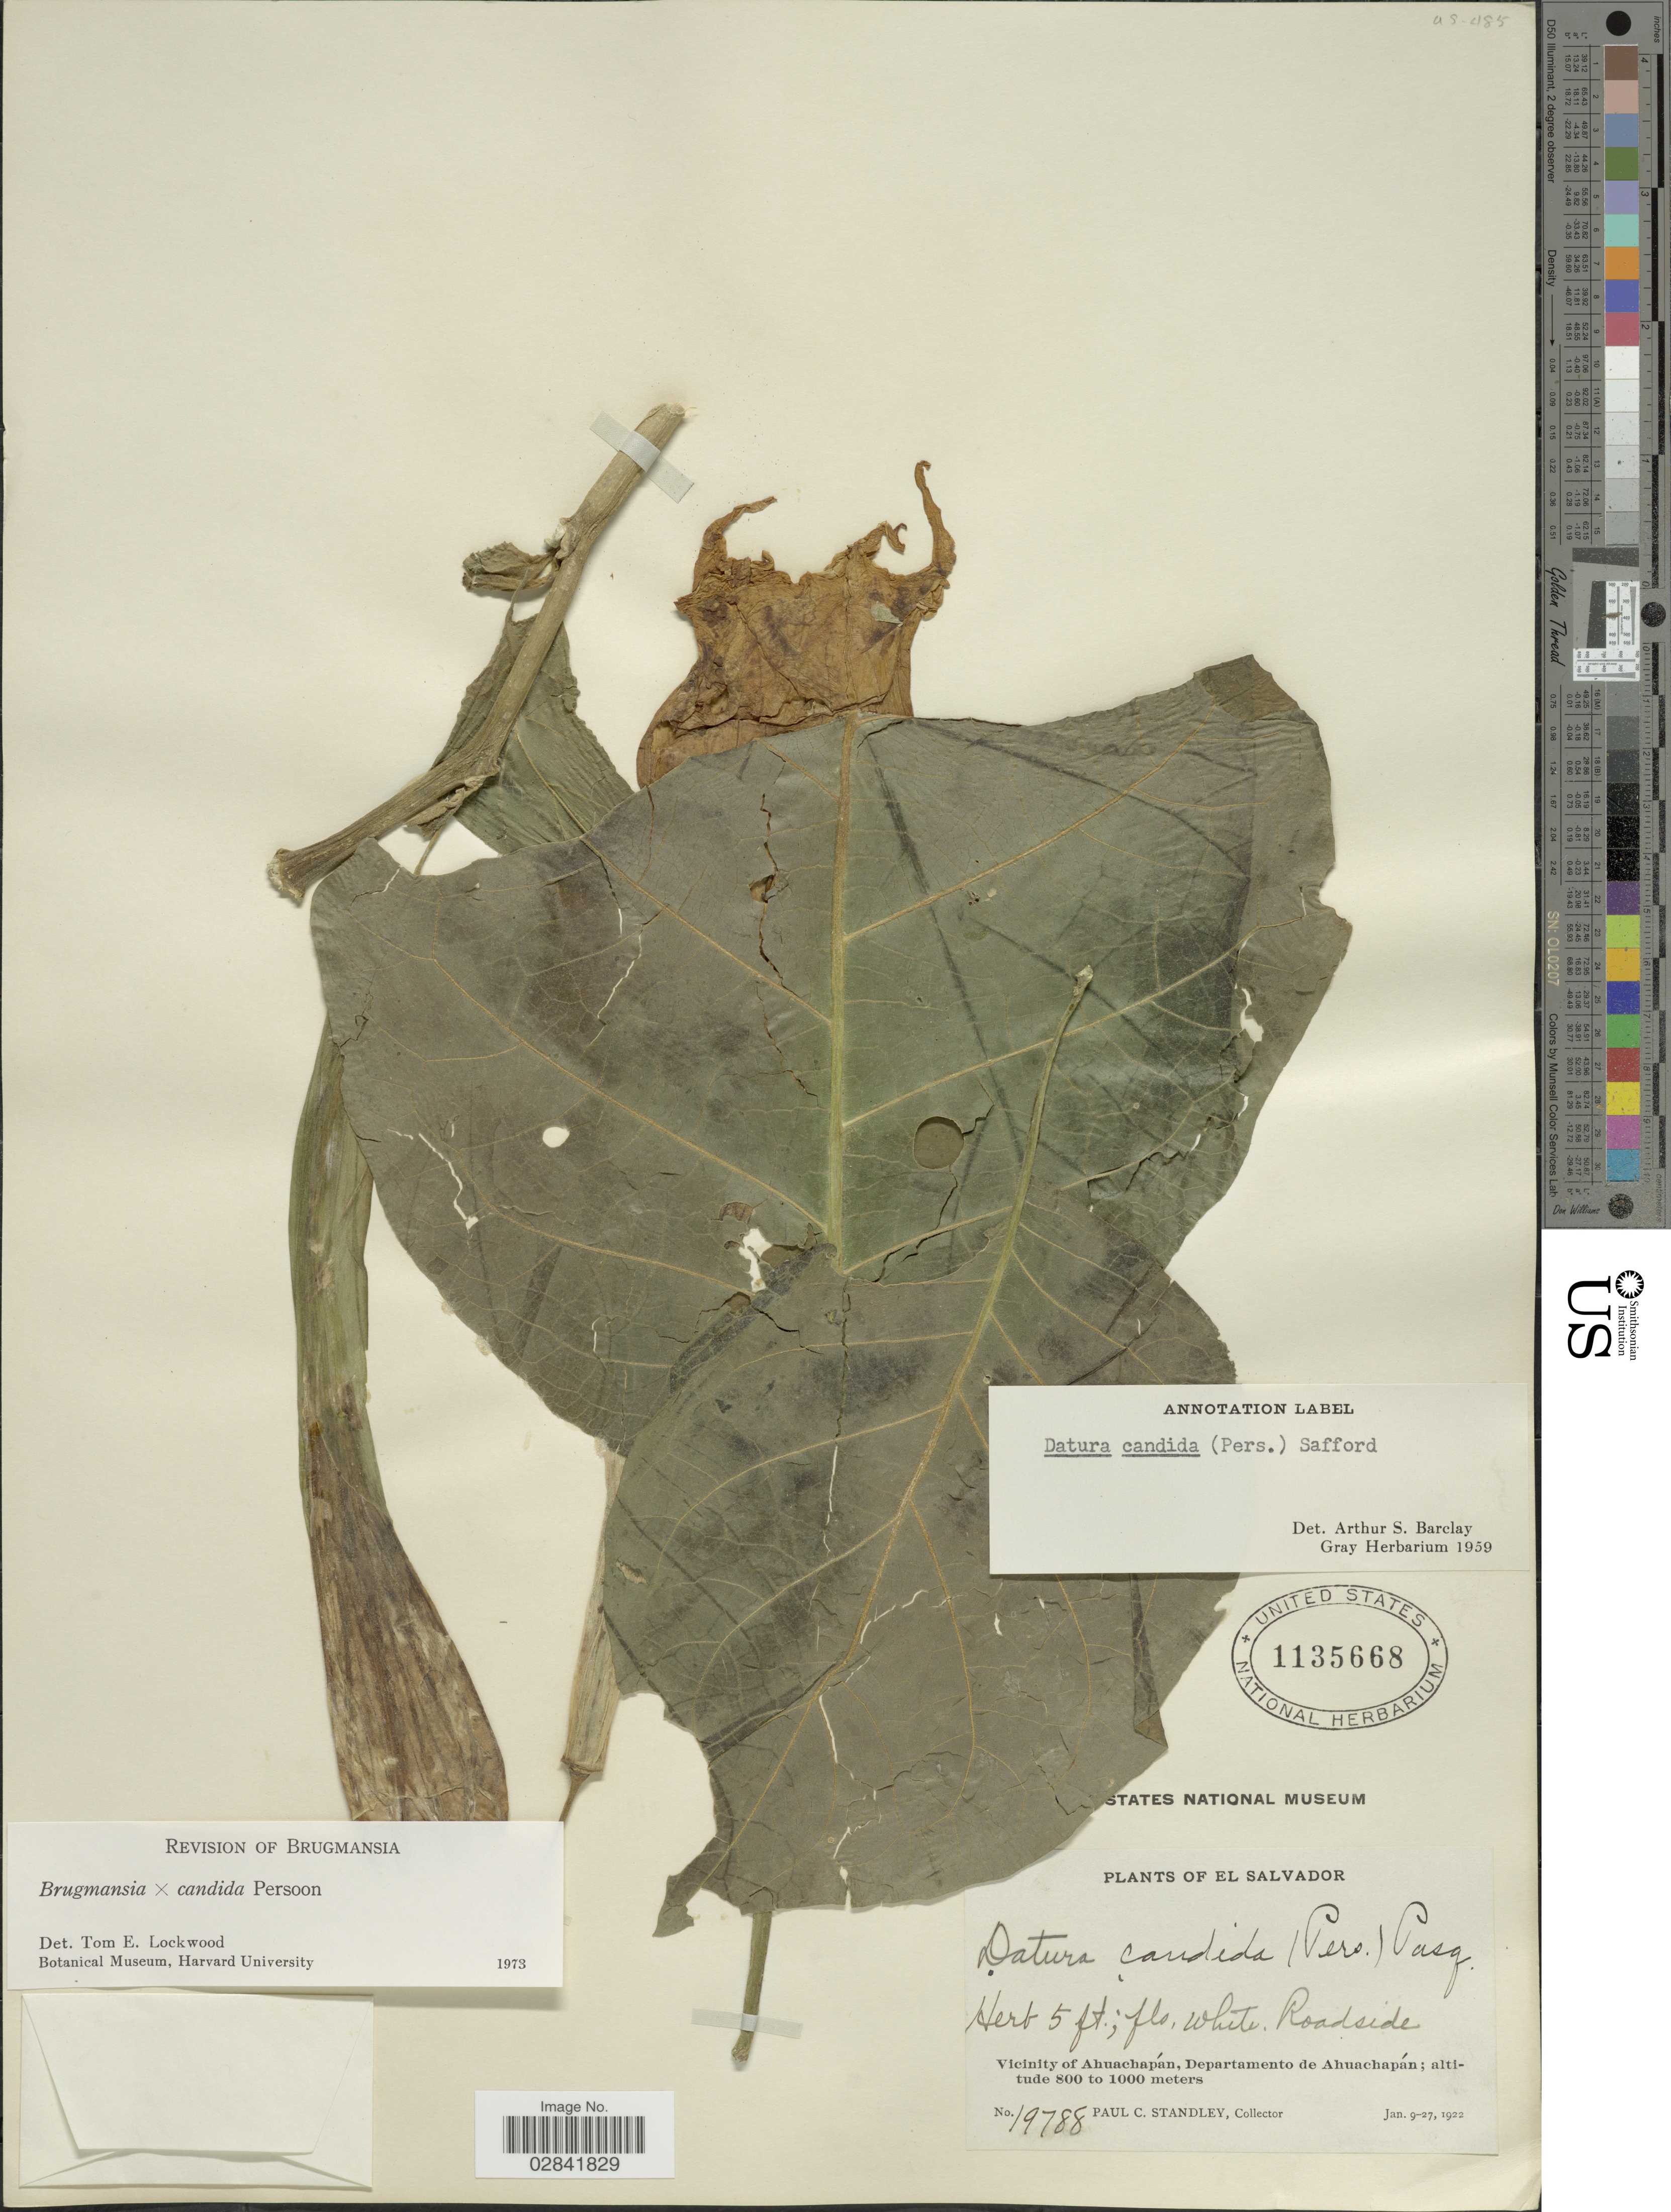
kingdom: Plantae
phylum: Tracheophyta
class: Magnoliopsida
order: Solanales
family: Solanaceae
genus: Brugmansia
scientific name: Brugmansia x candida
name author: Pers.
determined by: Lockwood, T. E.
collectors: P. C. Standley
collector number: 19788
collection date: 1922-01-09/1922-01-27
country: El Salvador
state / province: Ahuachapan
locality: Vicinity of Ahuachapán, Departamento de Ahuachapán.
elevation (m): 800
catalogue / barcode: US 1135668